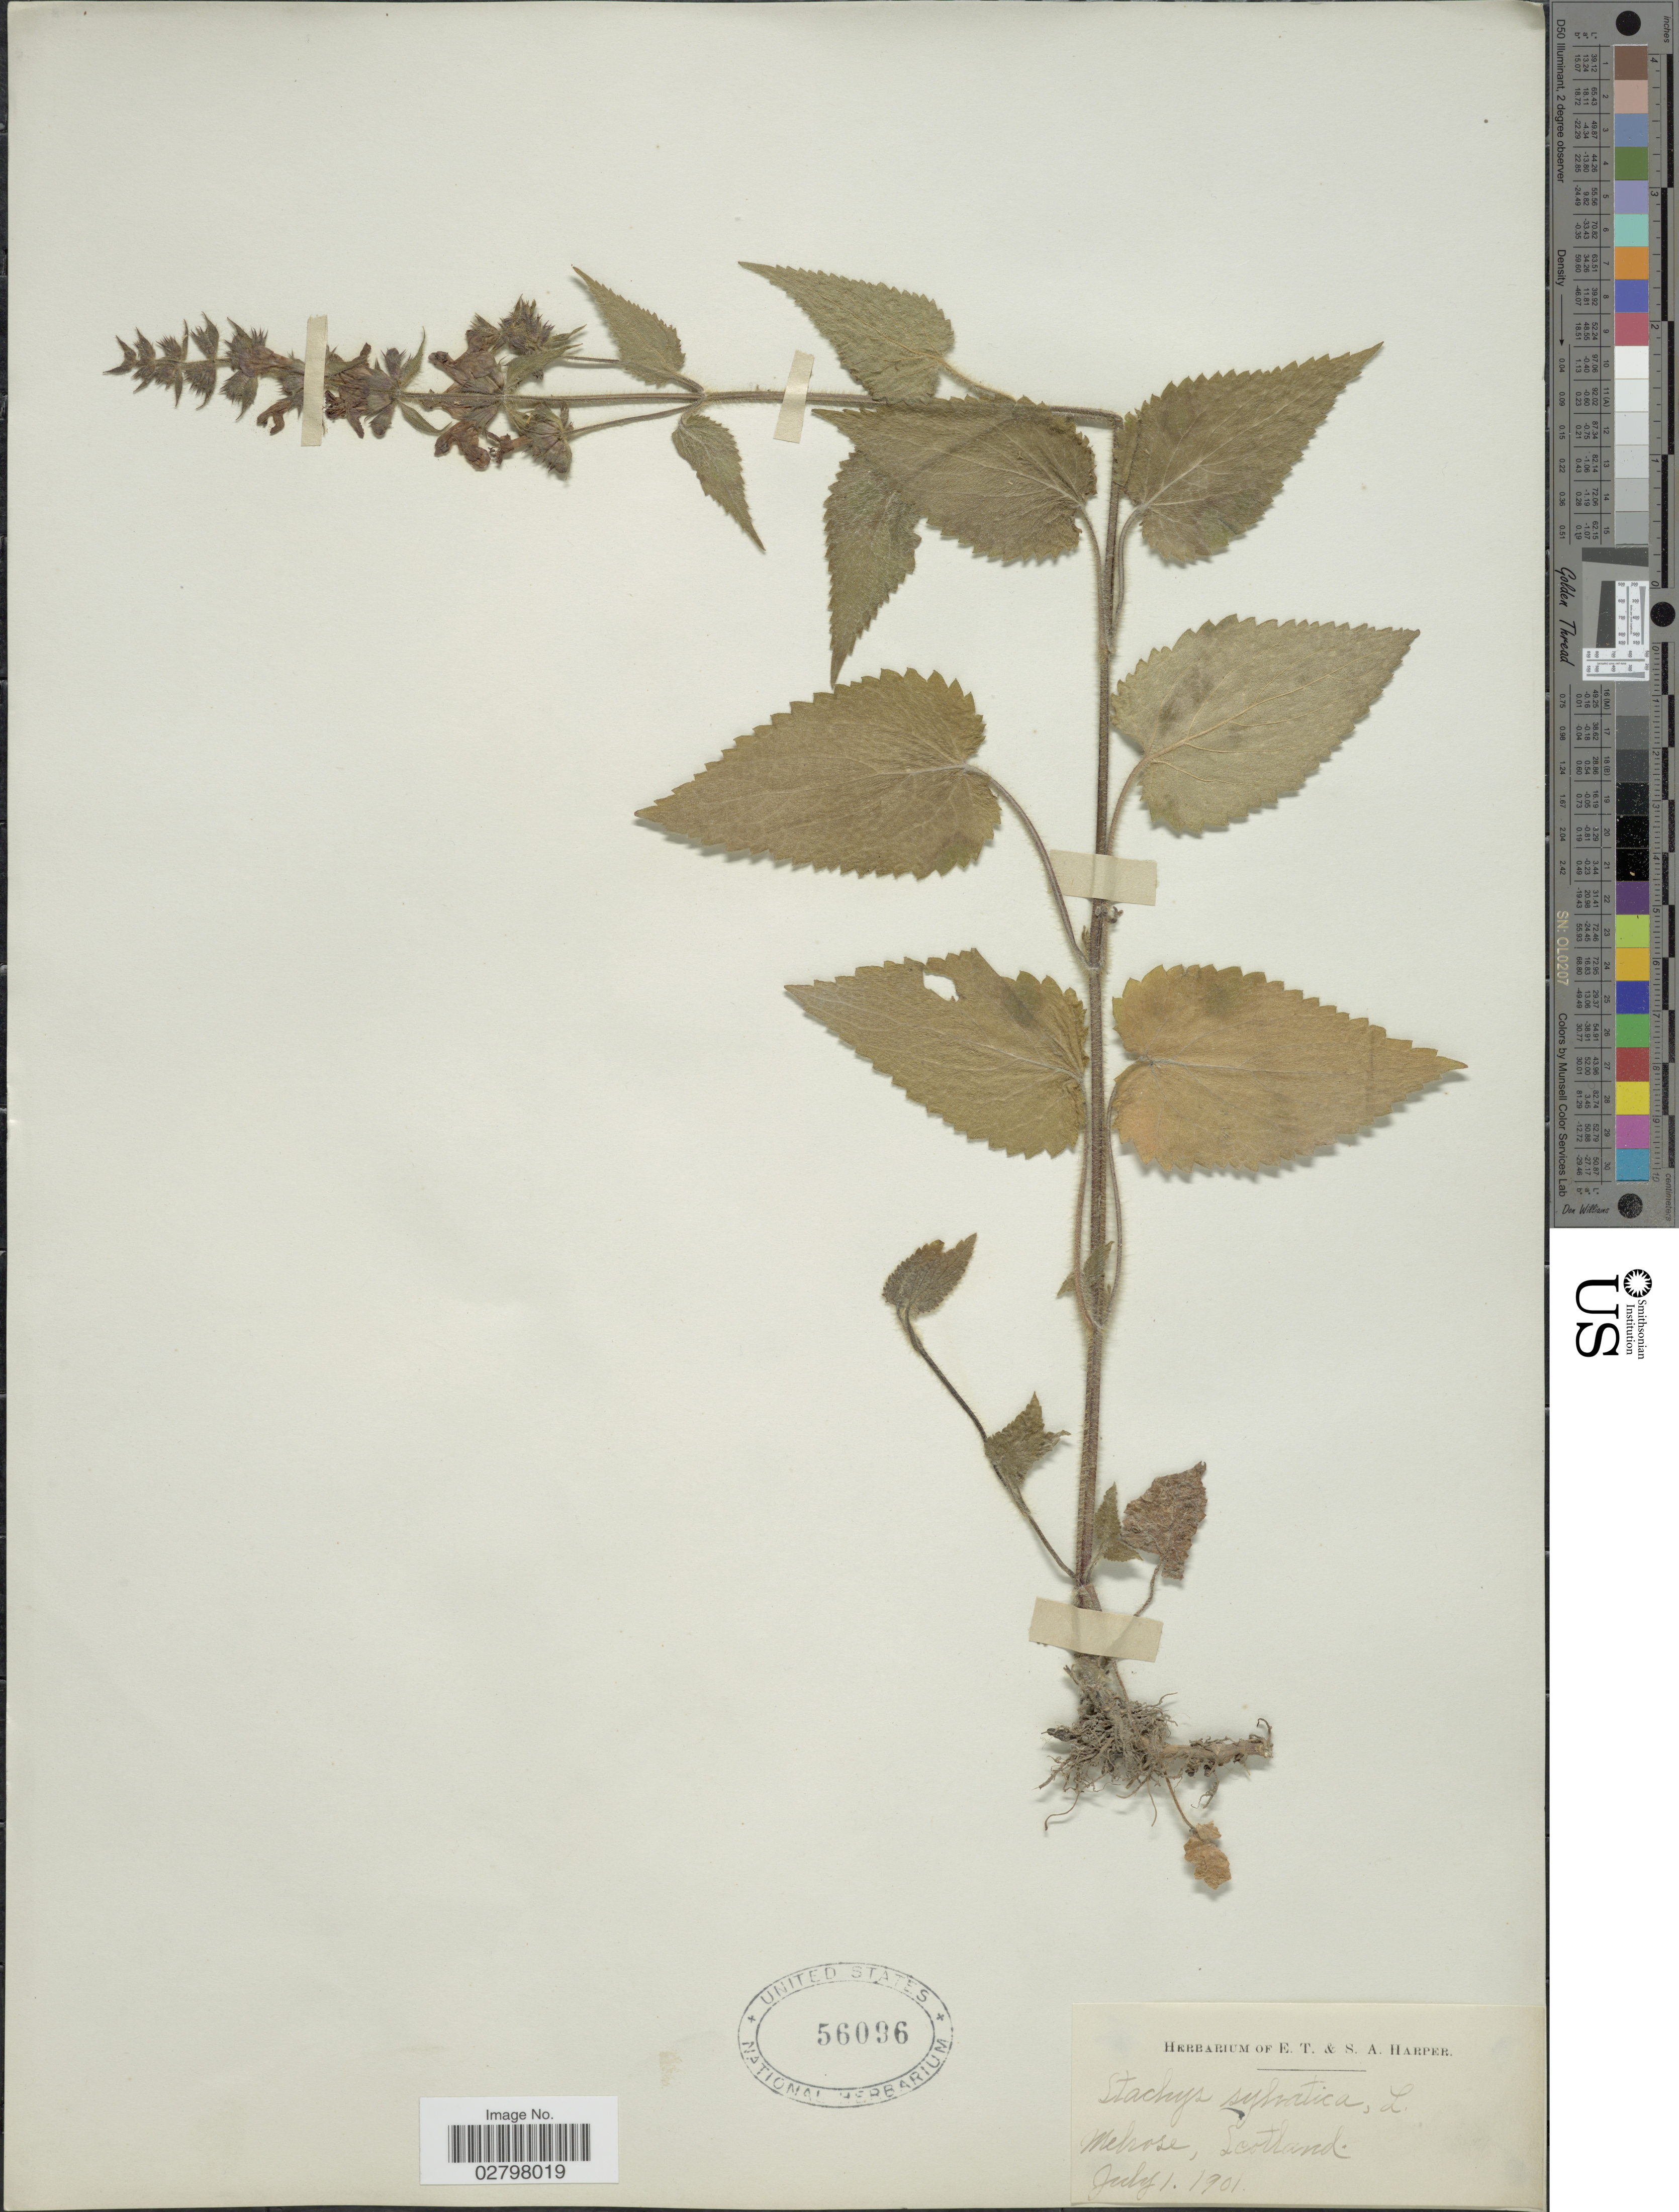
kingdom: Plantae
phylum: Tracheophyta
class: Magnoliopsida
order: Lamiales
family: Lamiaceae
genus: Stachys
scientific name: Stachys sylvatica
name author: L.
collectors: ex herb. E. T. & S. A. Harper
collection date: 1901-07-01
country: United Kingdom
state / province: Scotland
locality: Melrose.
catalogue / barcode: US 56096